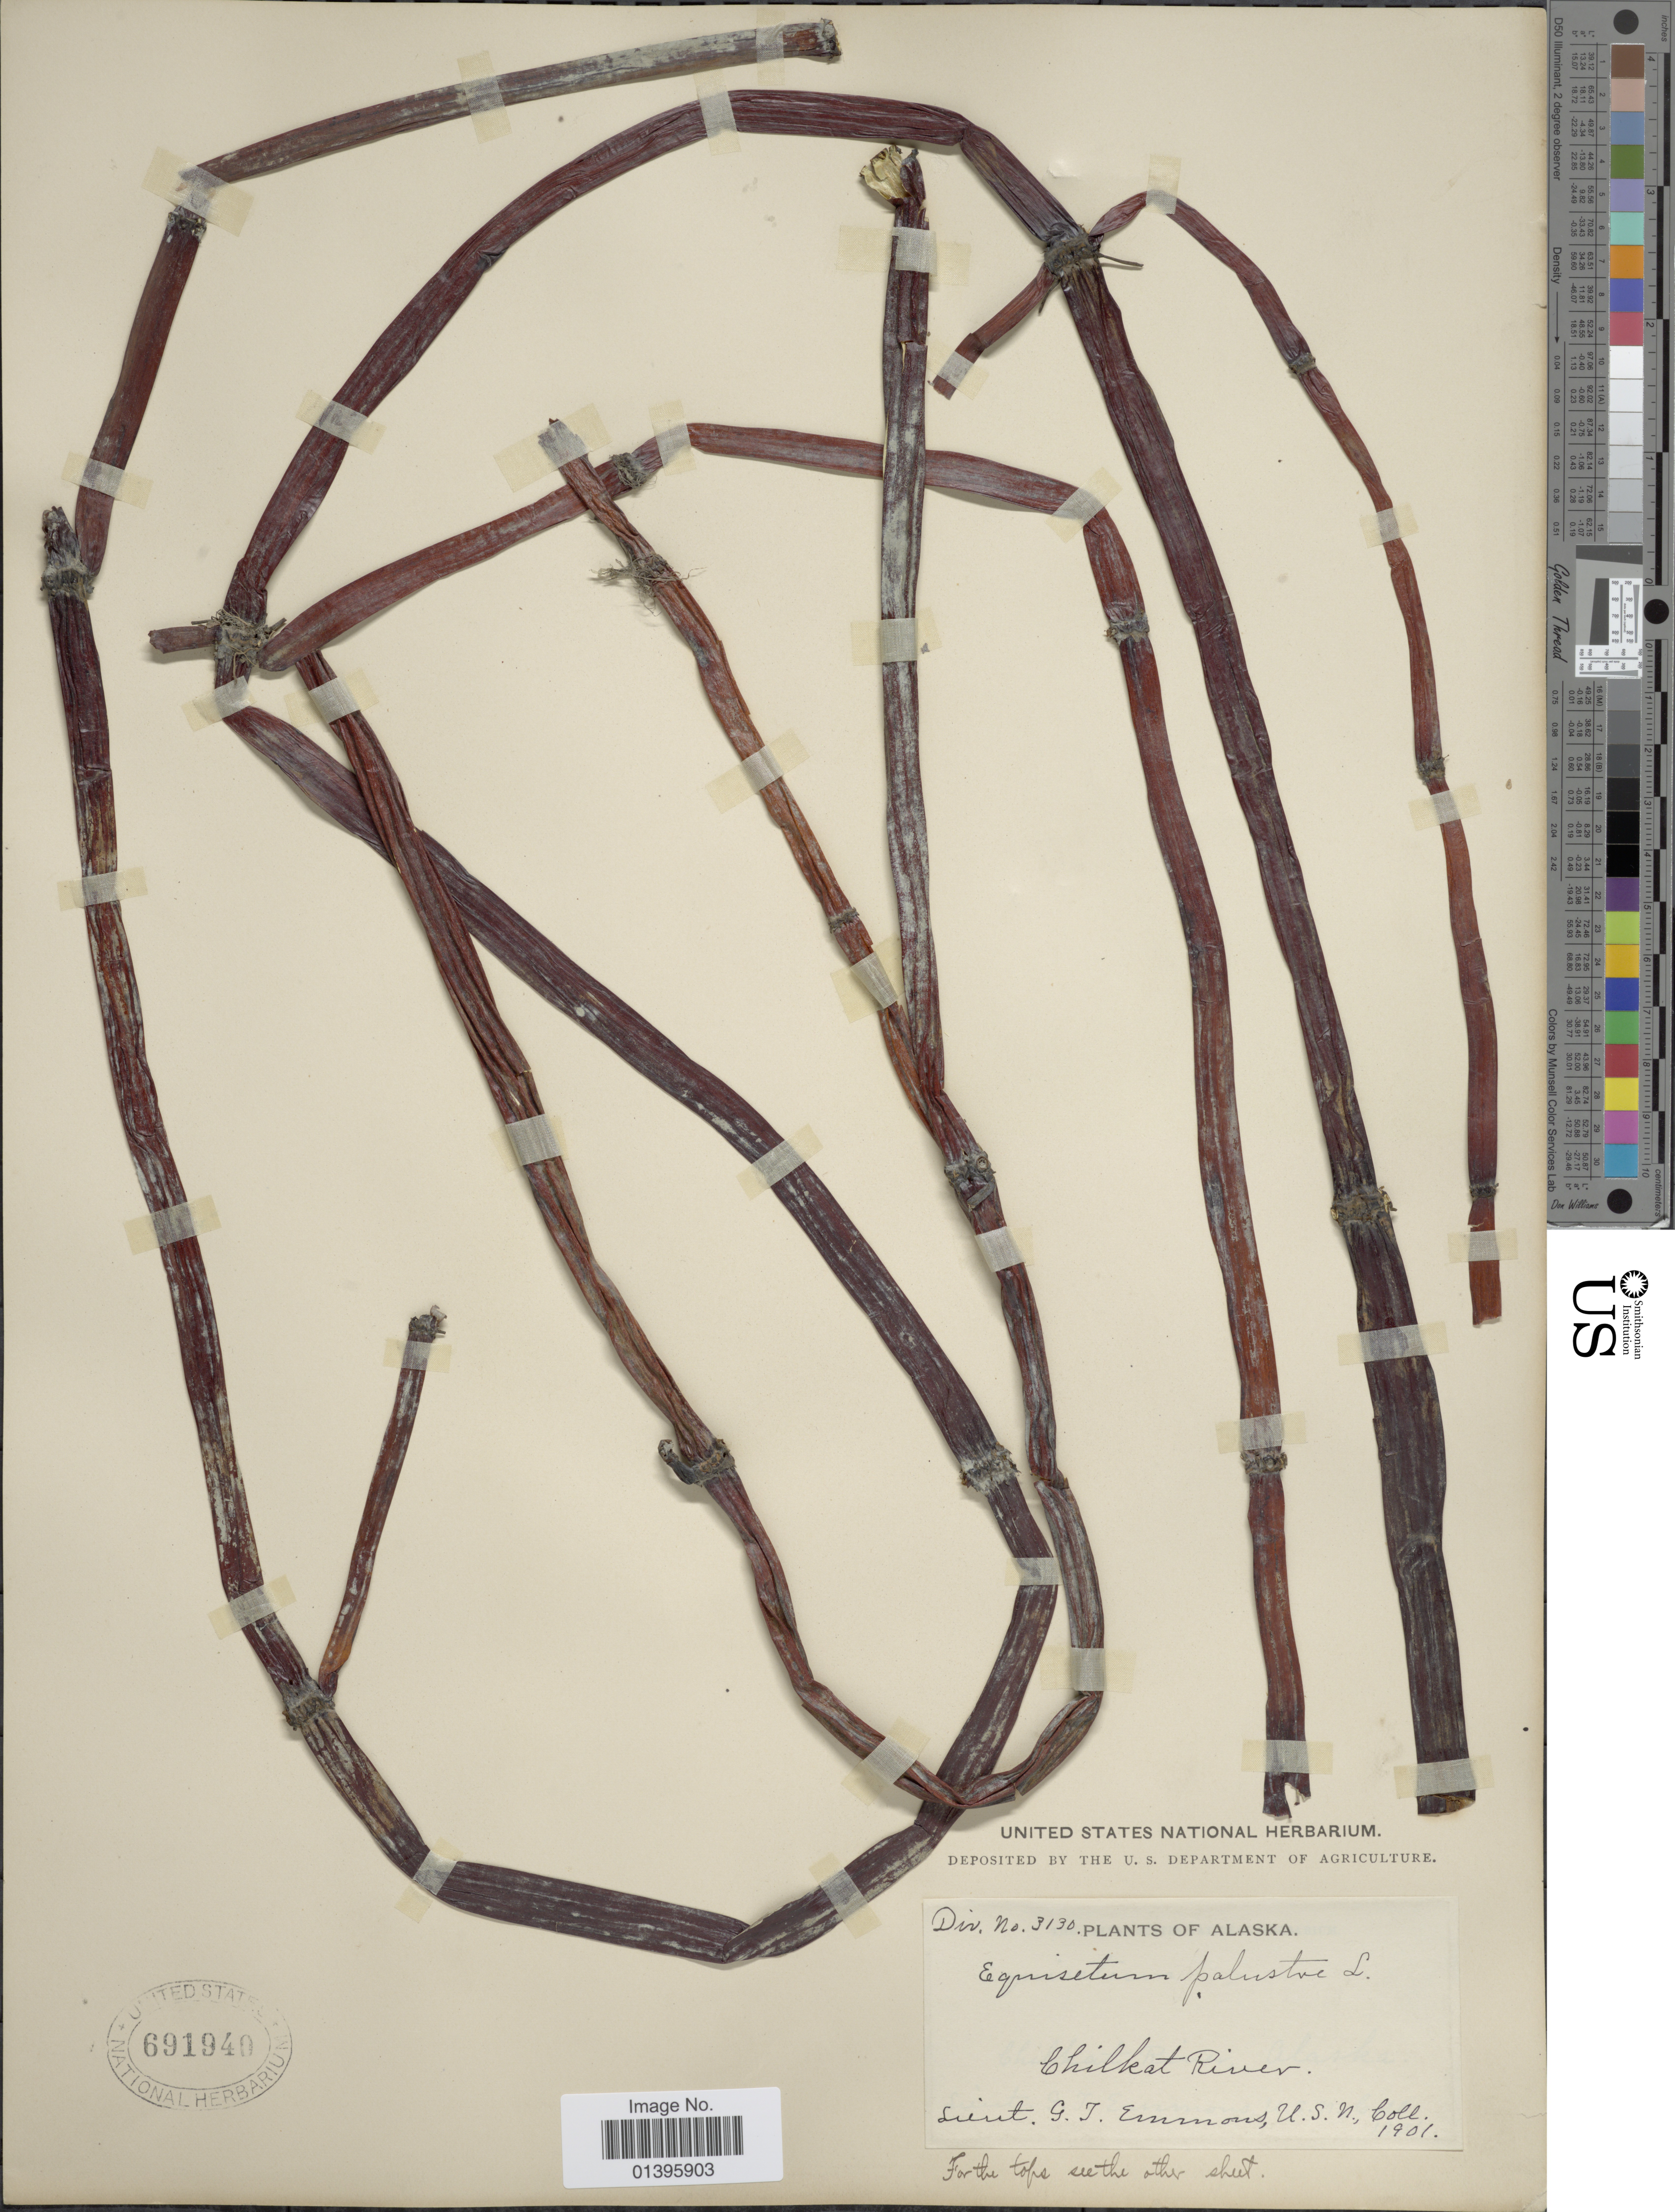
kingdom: Plantae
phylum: Tracheophyta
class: Polypodiopsida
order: Equisetales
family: Equisetaceae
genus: Equisetum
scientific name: Equisetum fluviatile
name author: L.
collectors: G. Emmons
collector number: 3130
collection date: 1901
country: United States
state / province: Alaska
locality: Chilkat River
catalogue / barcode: US 691940